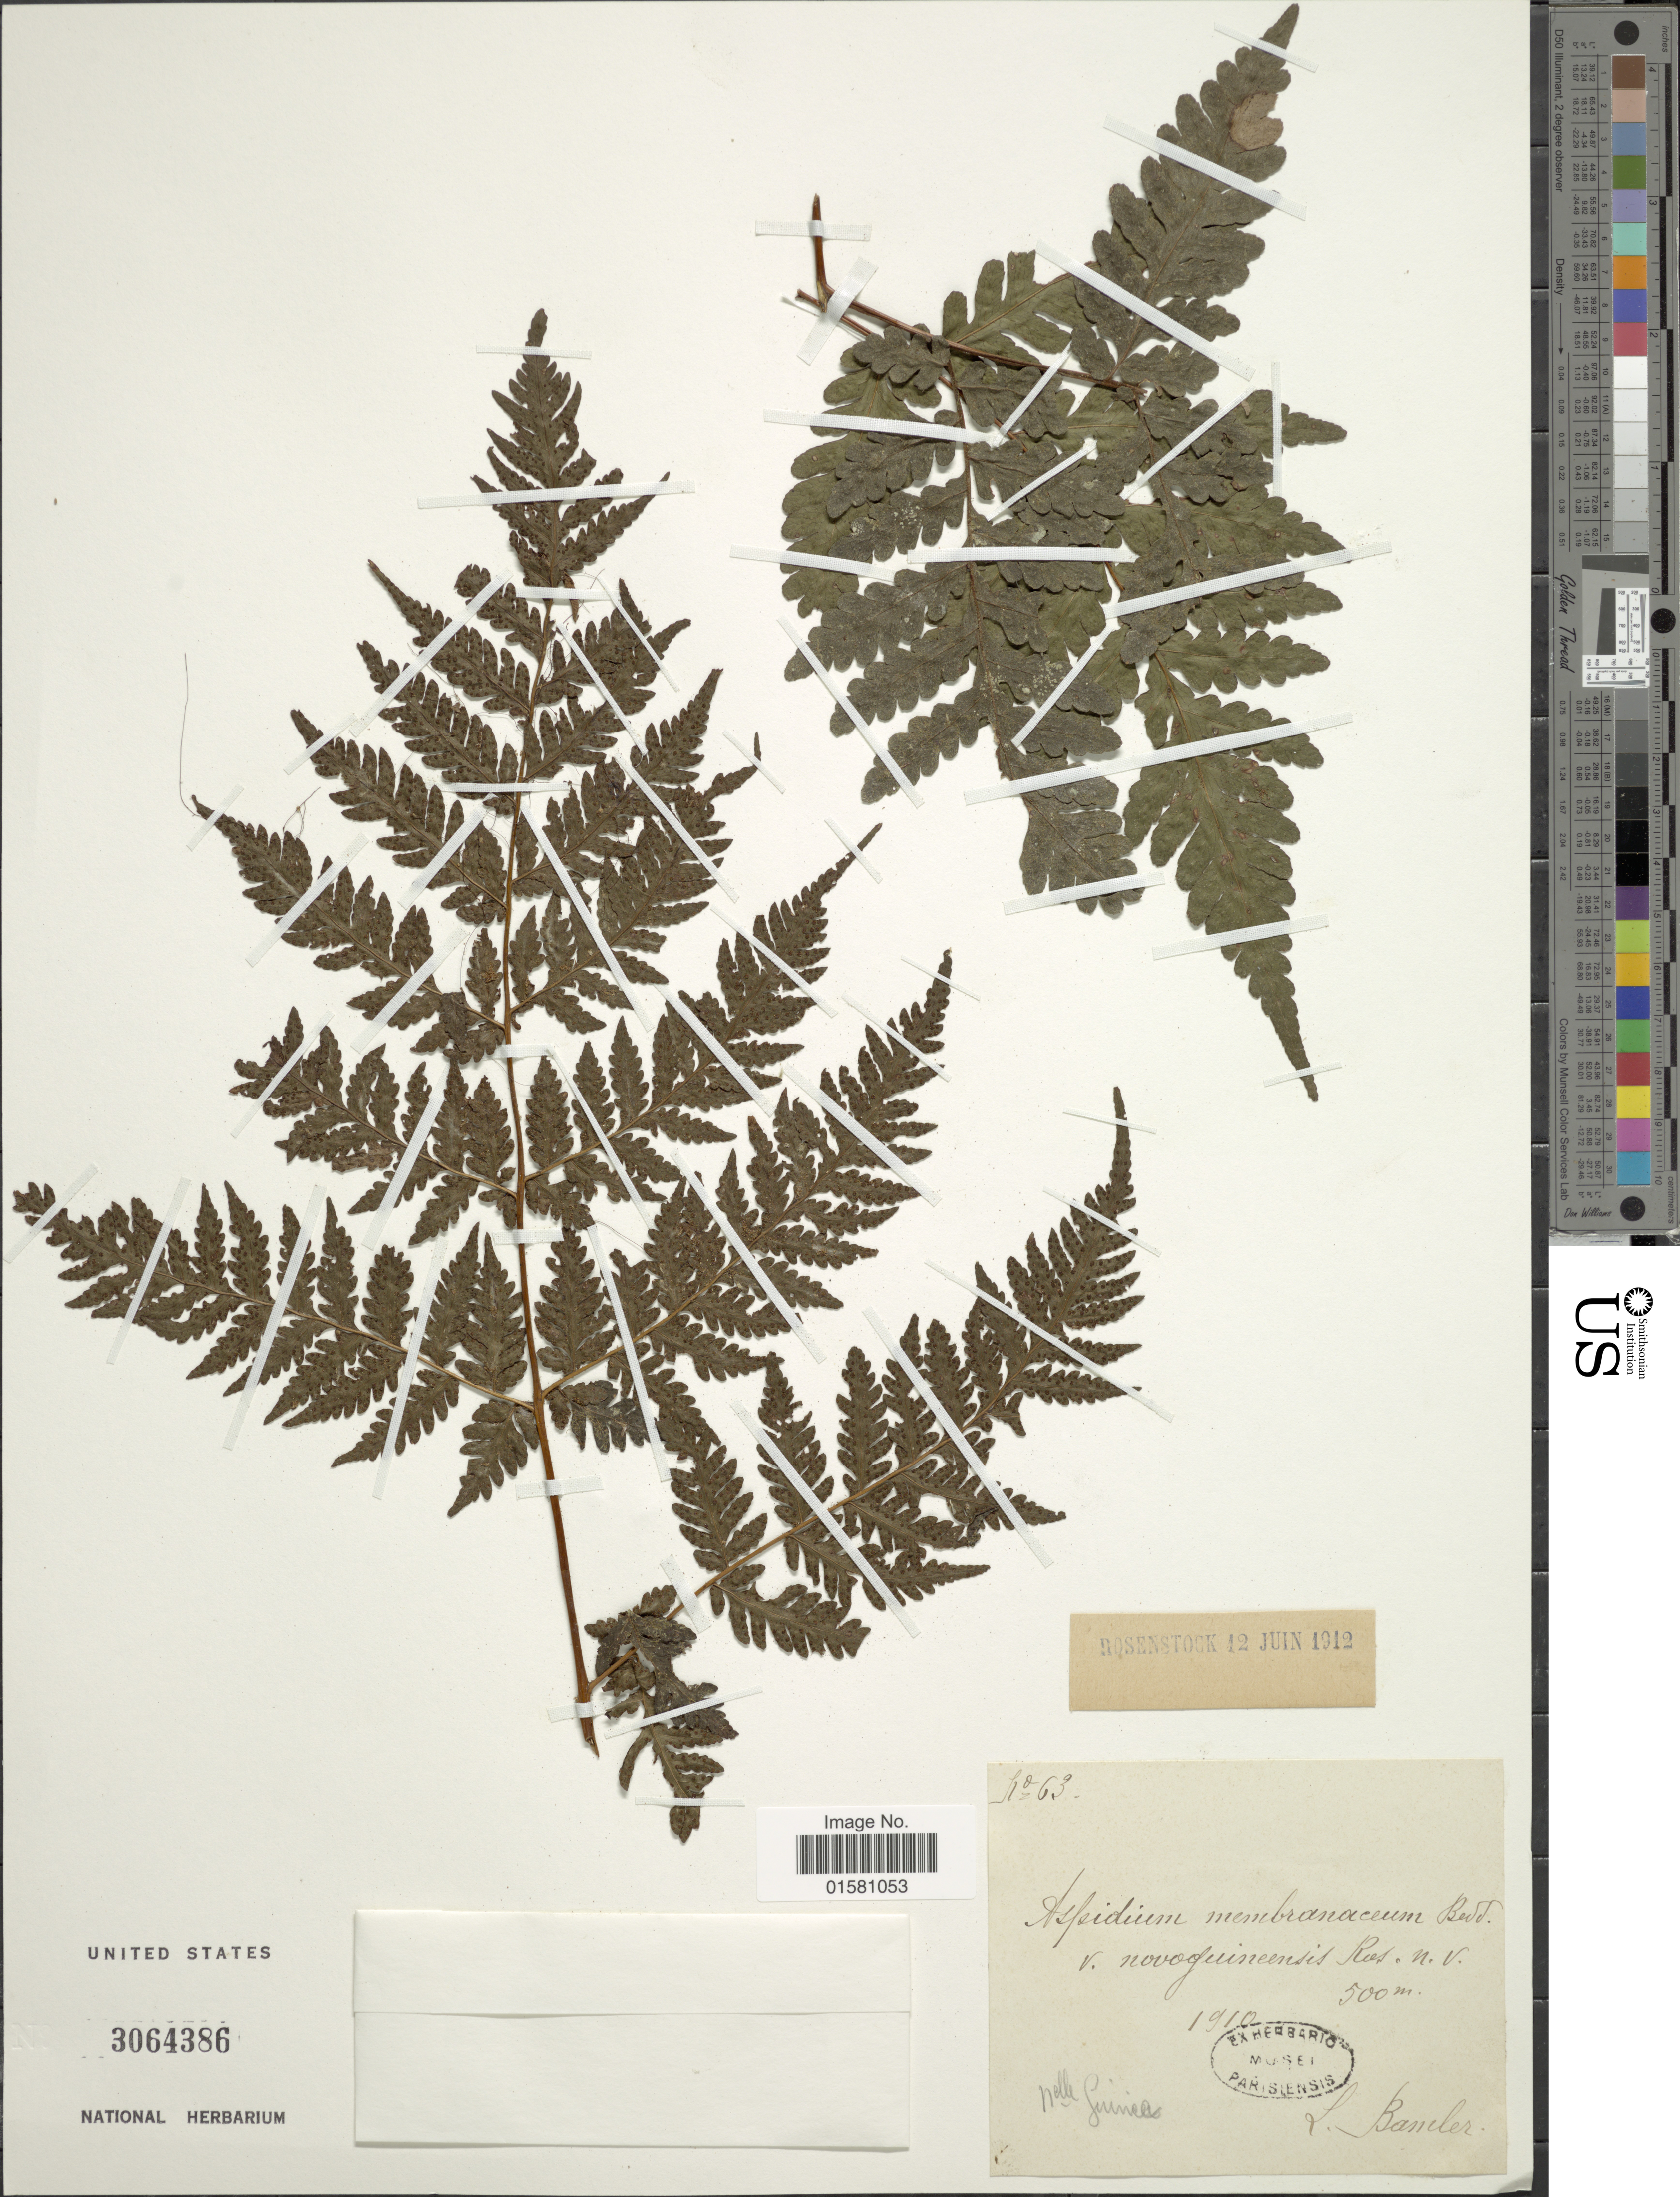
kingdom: Plantae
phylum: Tracheophyta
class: Polypodiopsida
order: Polypodiales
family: Tectariaceae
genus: Tectaria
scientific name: Tectaria devexa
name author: (Kunze) Copel.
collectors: Bamler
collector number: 63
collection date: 1910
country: Papua New Guinea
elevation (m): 500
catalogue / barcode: US 3064386